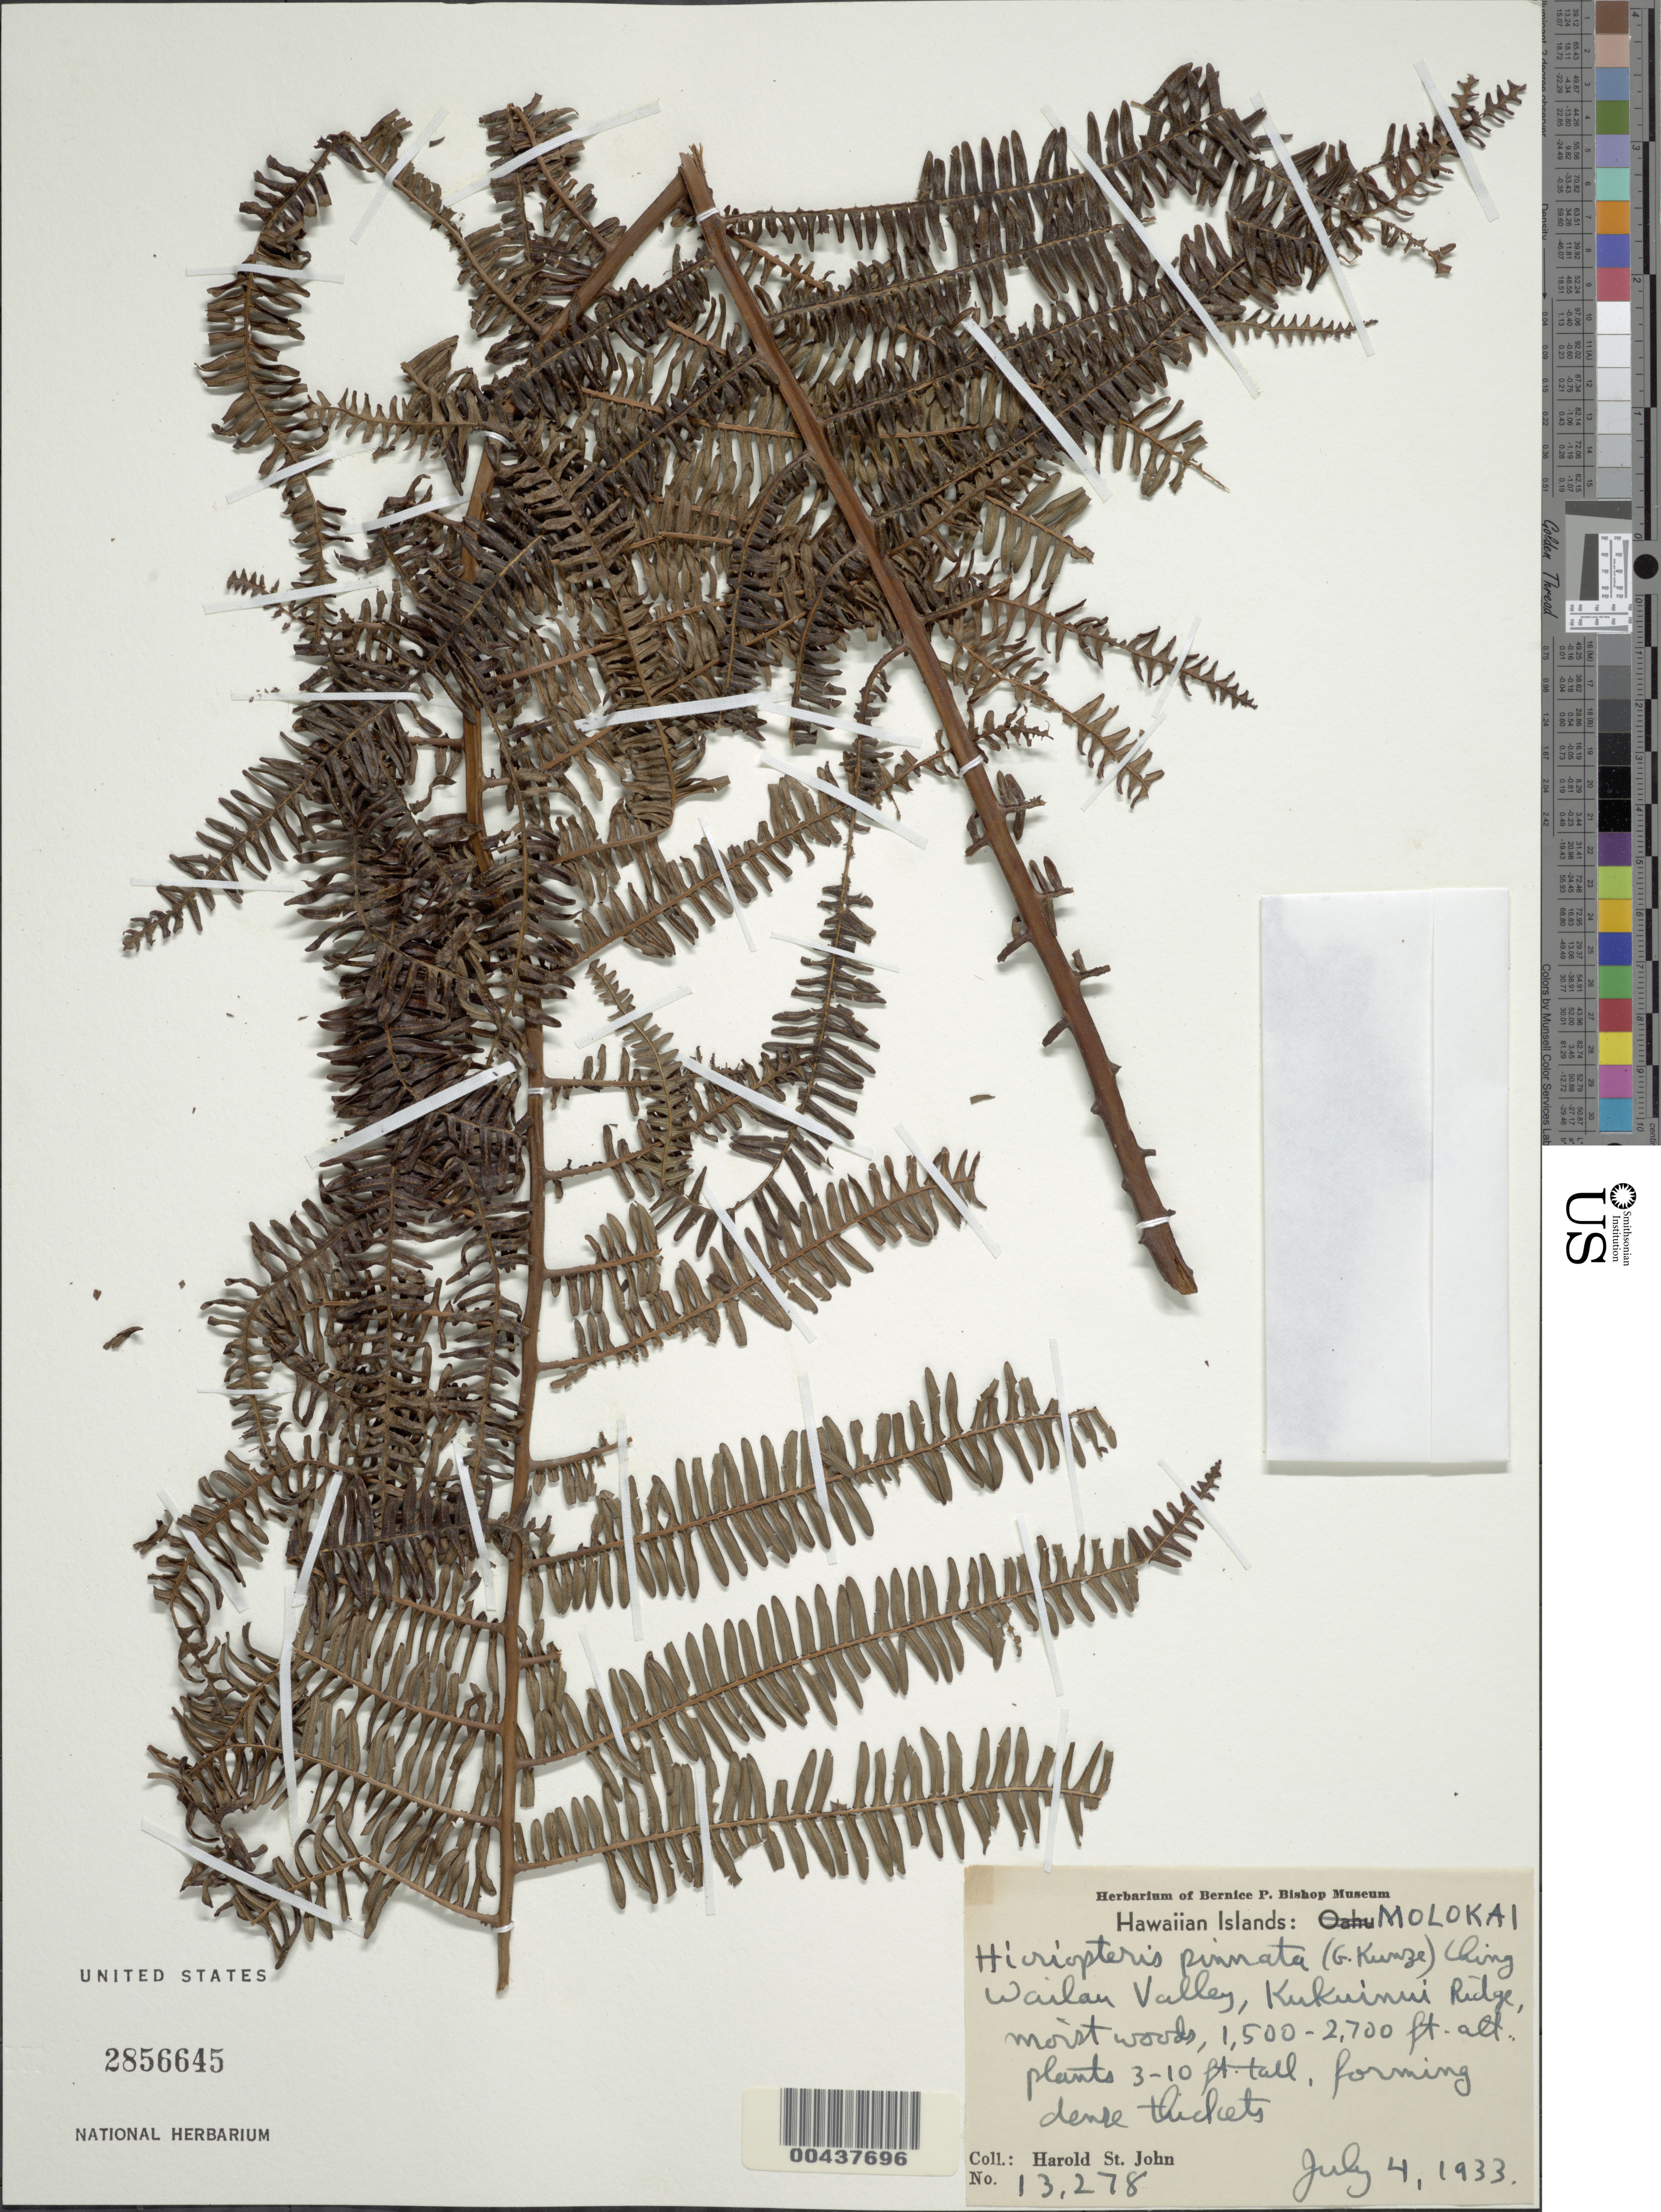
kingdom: Plantae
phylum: Tracheophyta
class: Polypodiopsida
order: Gleicheniales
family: Gleicheniaceae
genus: Diplopterygium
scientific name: Diplopterygium pinnatum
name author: (Kunze) Nakai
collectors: H. St. John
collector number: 13278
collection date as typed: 4 Jul 1933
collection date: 1933-07-04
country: United States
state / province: Hawaii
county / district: Maui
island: Moloka'i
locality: Wailau Valley, Kukuinui Ridge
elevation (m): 457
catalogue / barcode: US 2856645